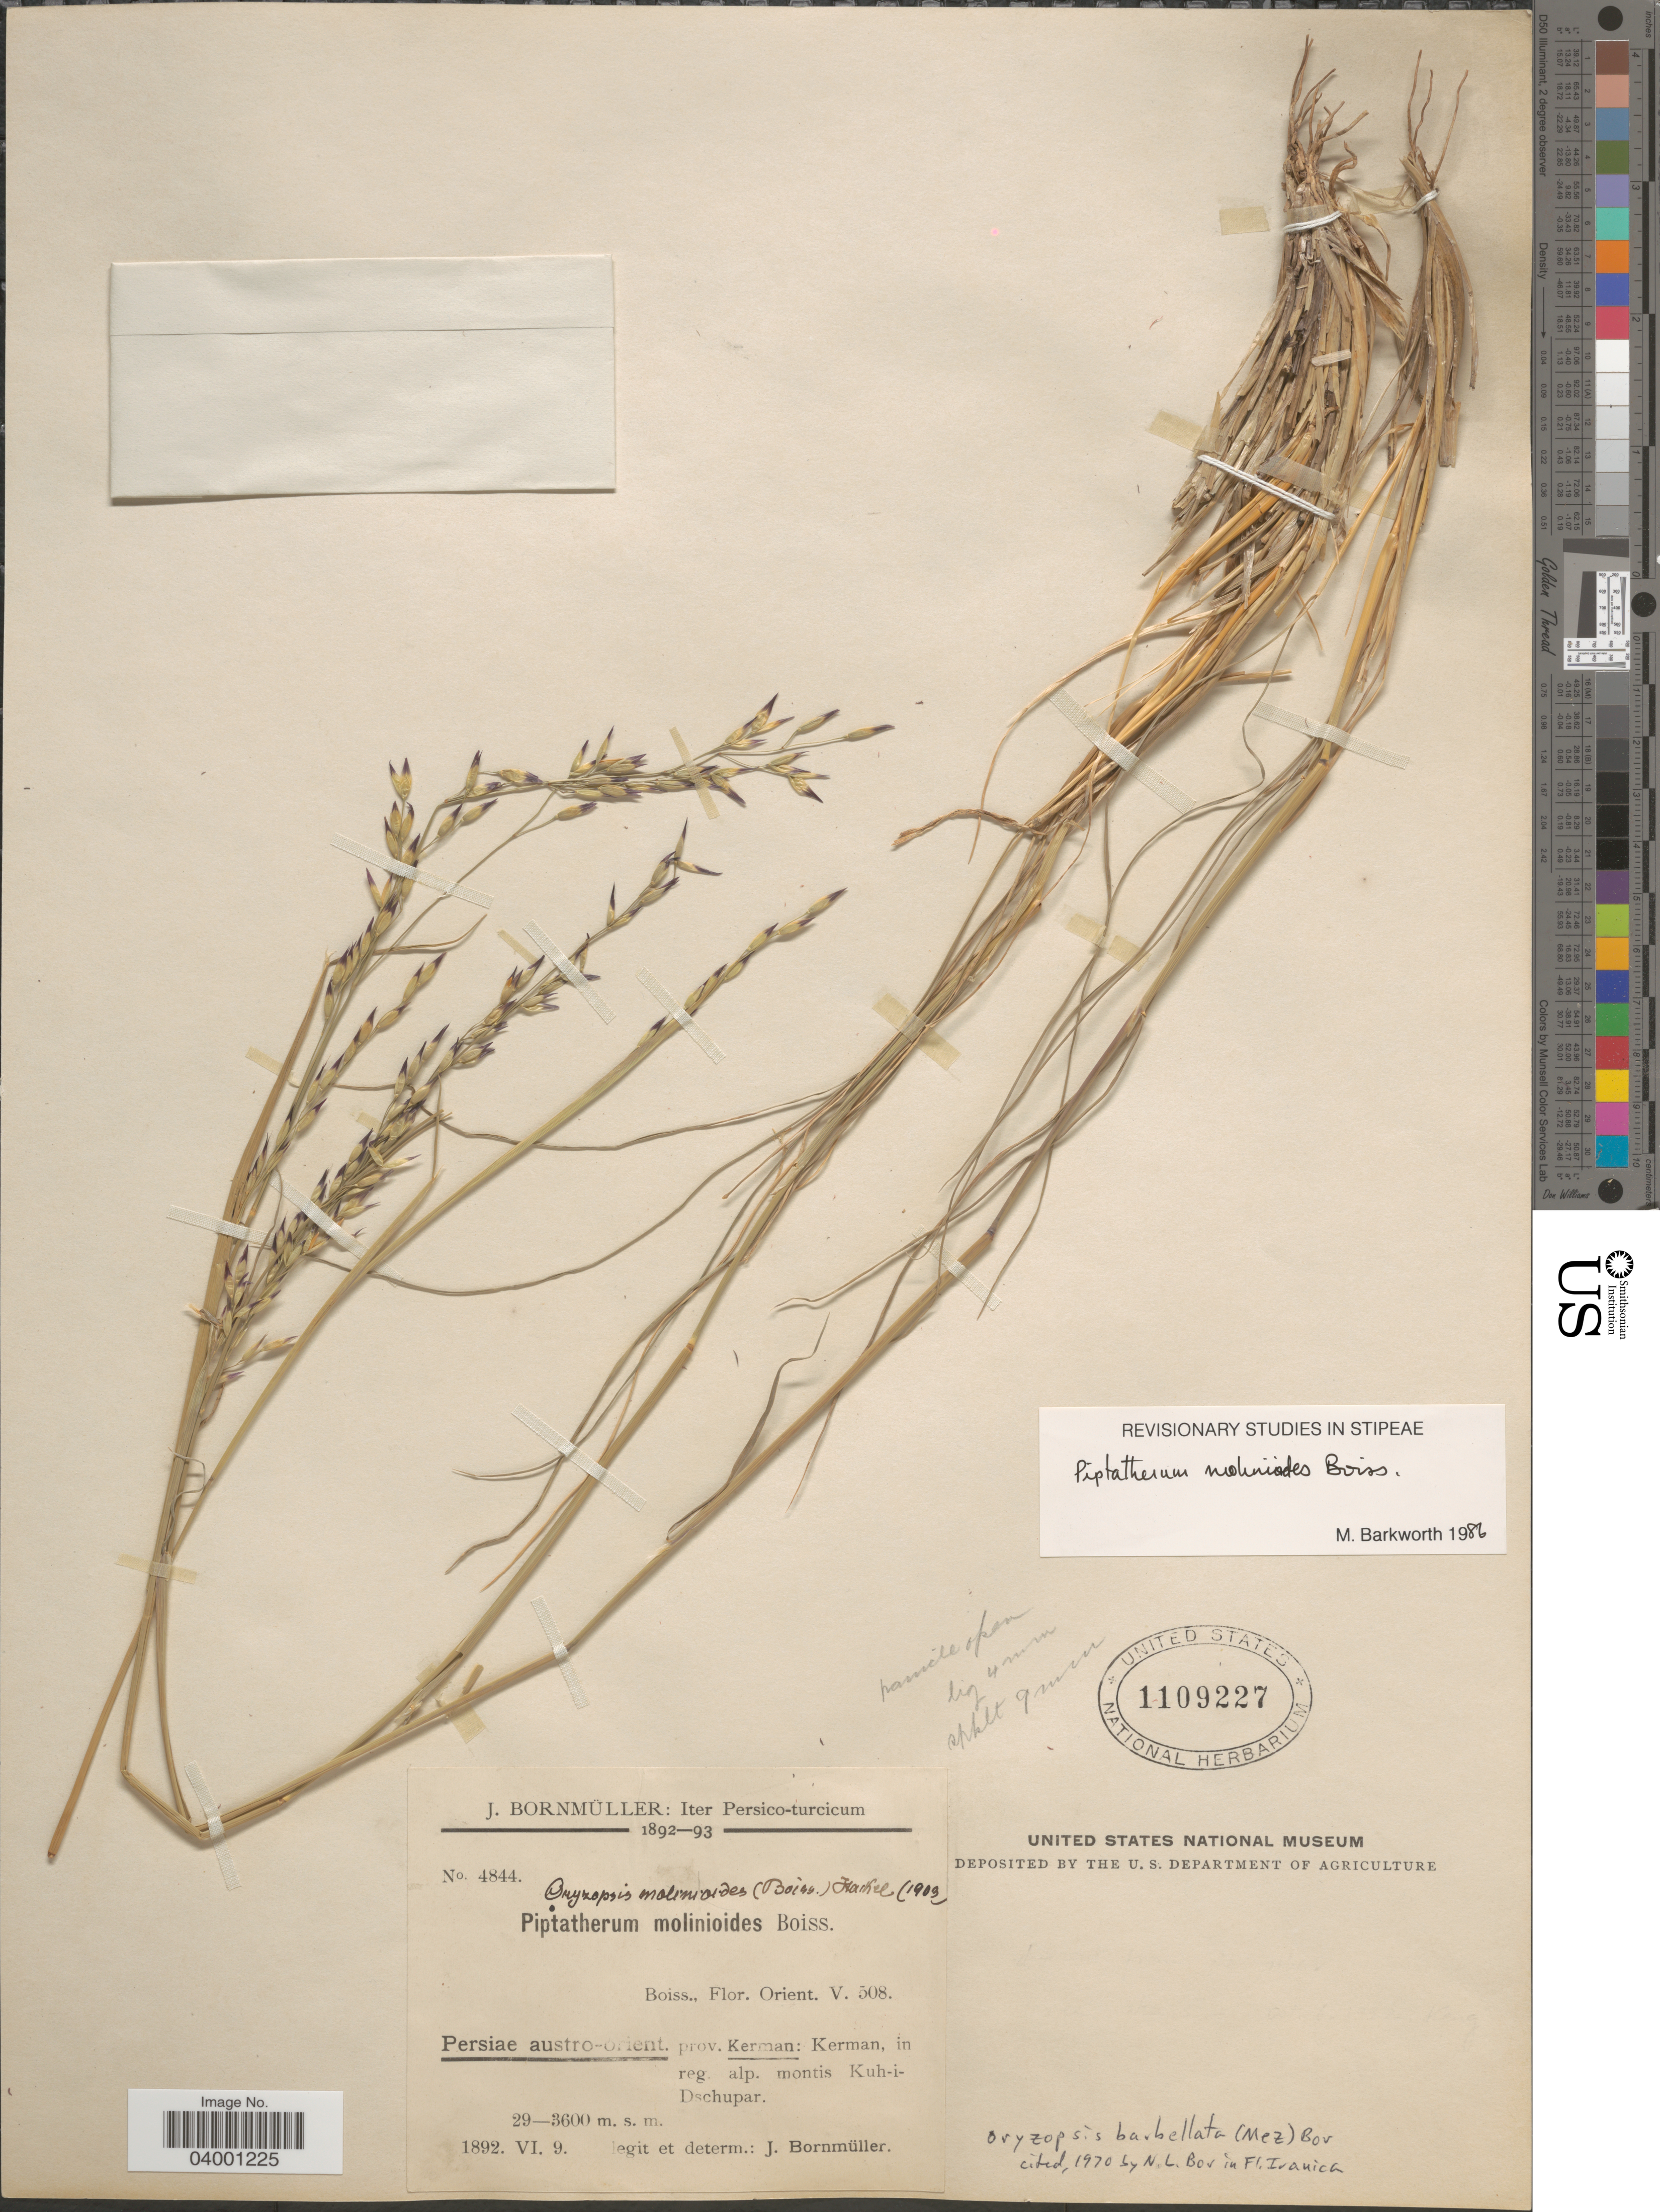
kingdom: Plantae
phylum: Tracheophyta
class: Liliopsida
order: Poales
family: Poaceae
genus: Piptatherum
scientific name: Piptatherum barbellatum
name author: Mez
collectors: J. Bornmüller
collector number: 4844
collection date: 1892-06-09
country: Iran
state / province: Kerman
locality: Iter Persico-turcicum. Persiae austro-orient. Kerman, in reg. alp. montis Kuh-i-Dschupar.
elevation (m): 2900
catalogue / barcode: US 1109227